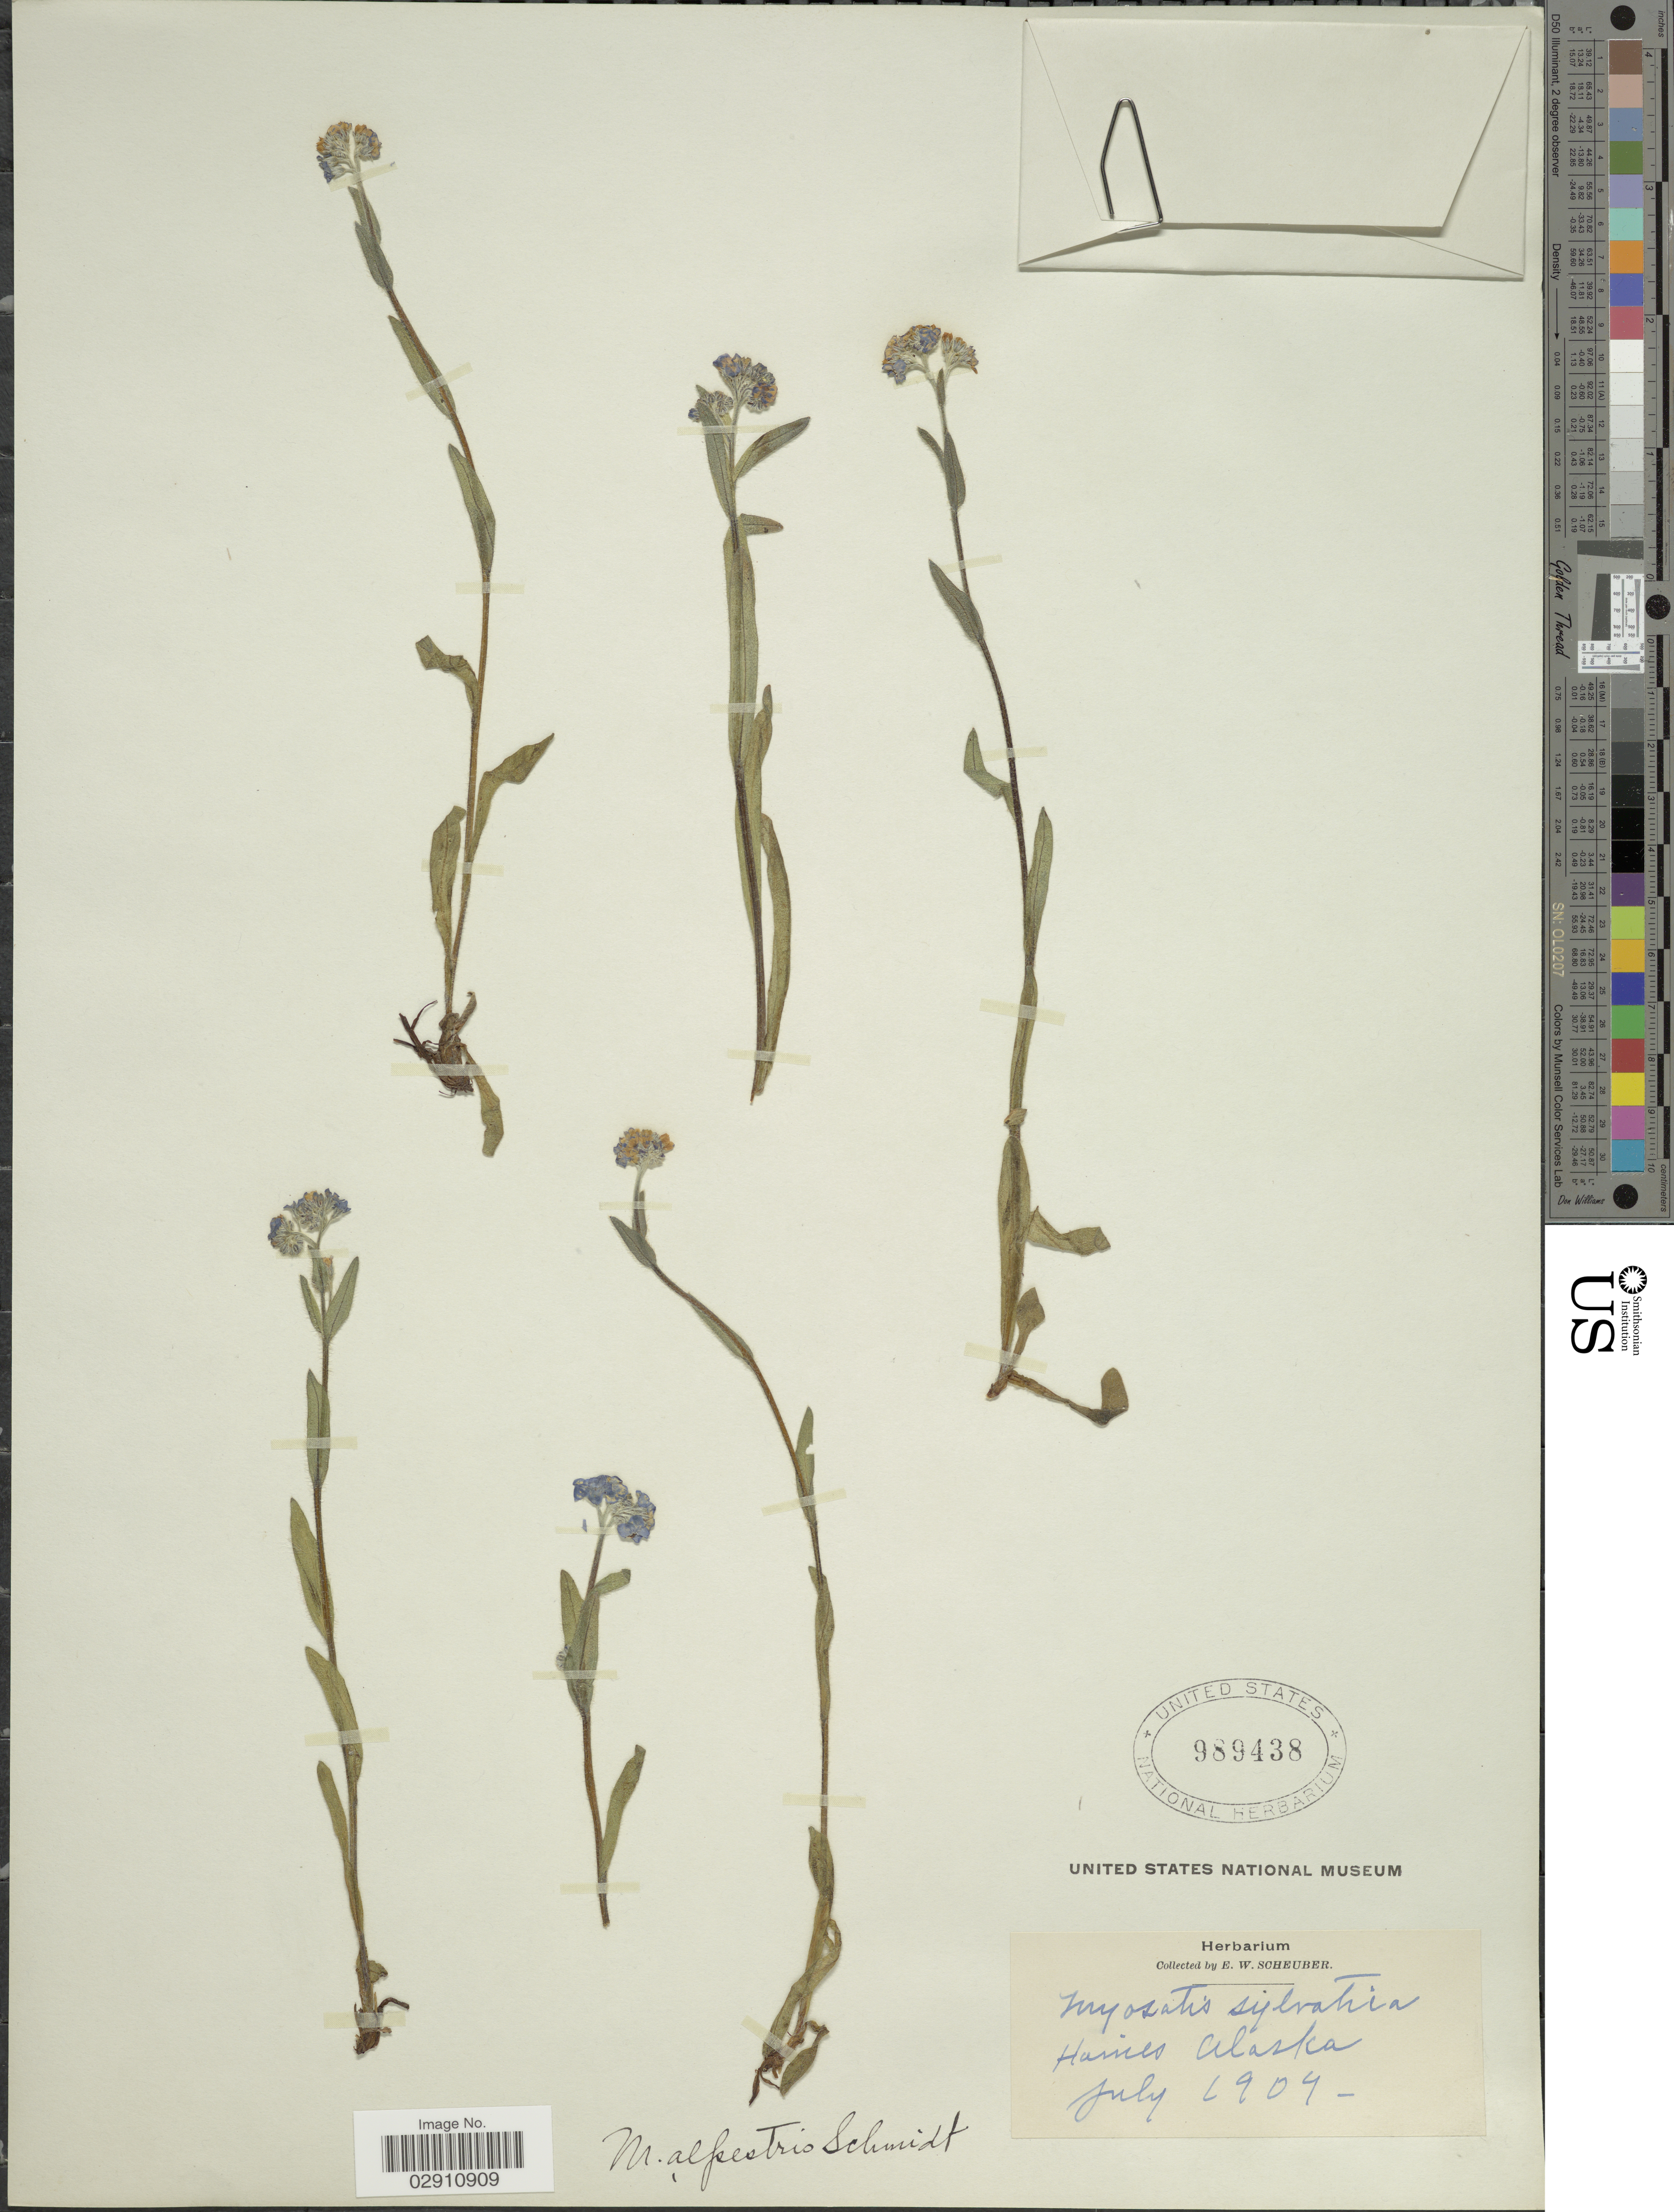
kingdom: Plantae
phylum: Tracheophyta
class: Magnoliopsida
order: Boraginales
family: Boraginaceae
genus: Myosotis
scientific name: Myosotis alpestris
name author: F.W. Schmidt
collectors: E. Scheuber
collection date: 1904-07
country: United States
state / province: Alaska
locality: Haines Alaska.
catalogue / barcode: US 989438